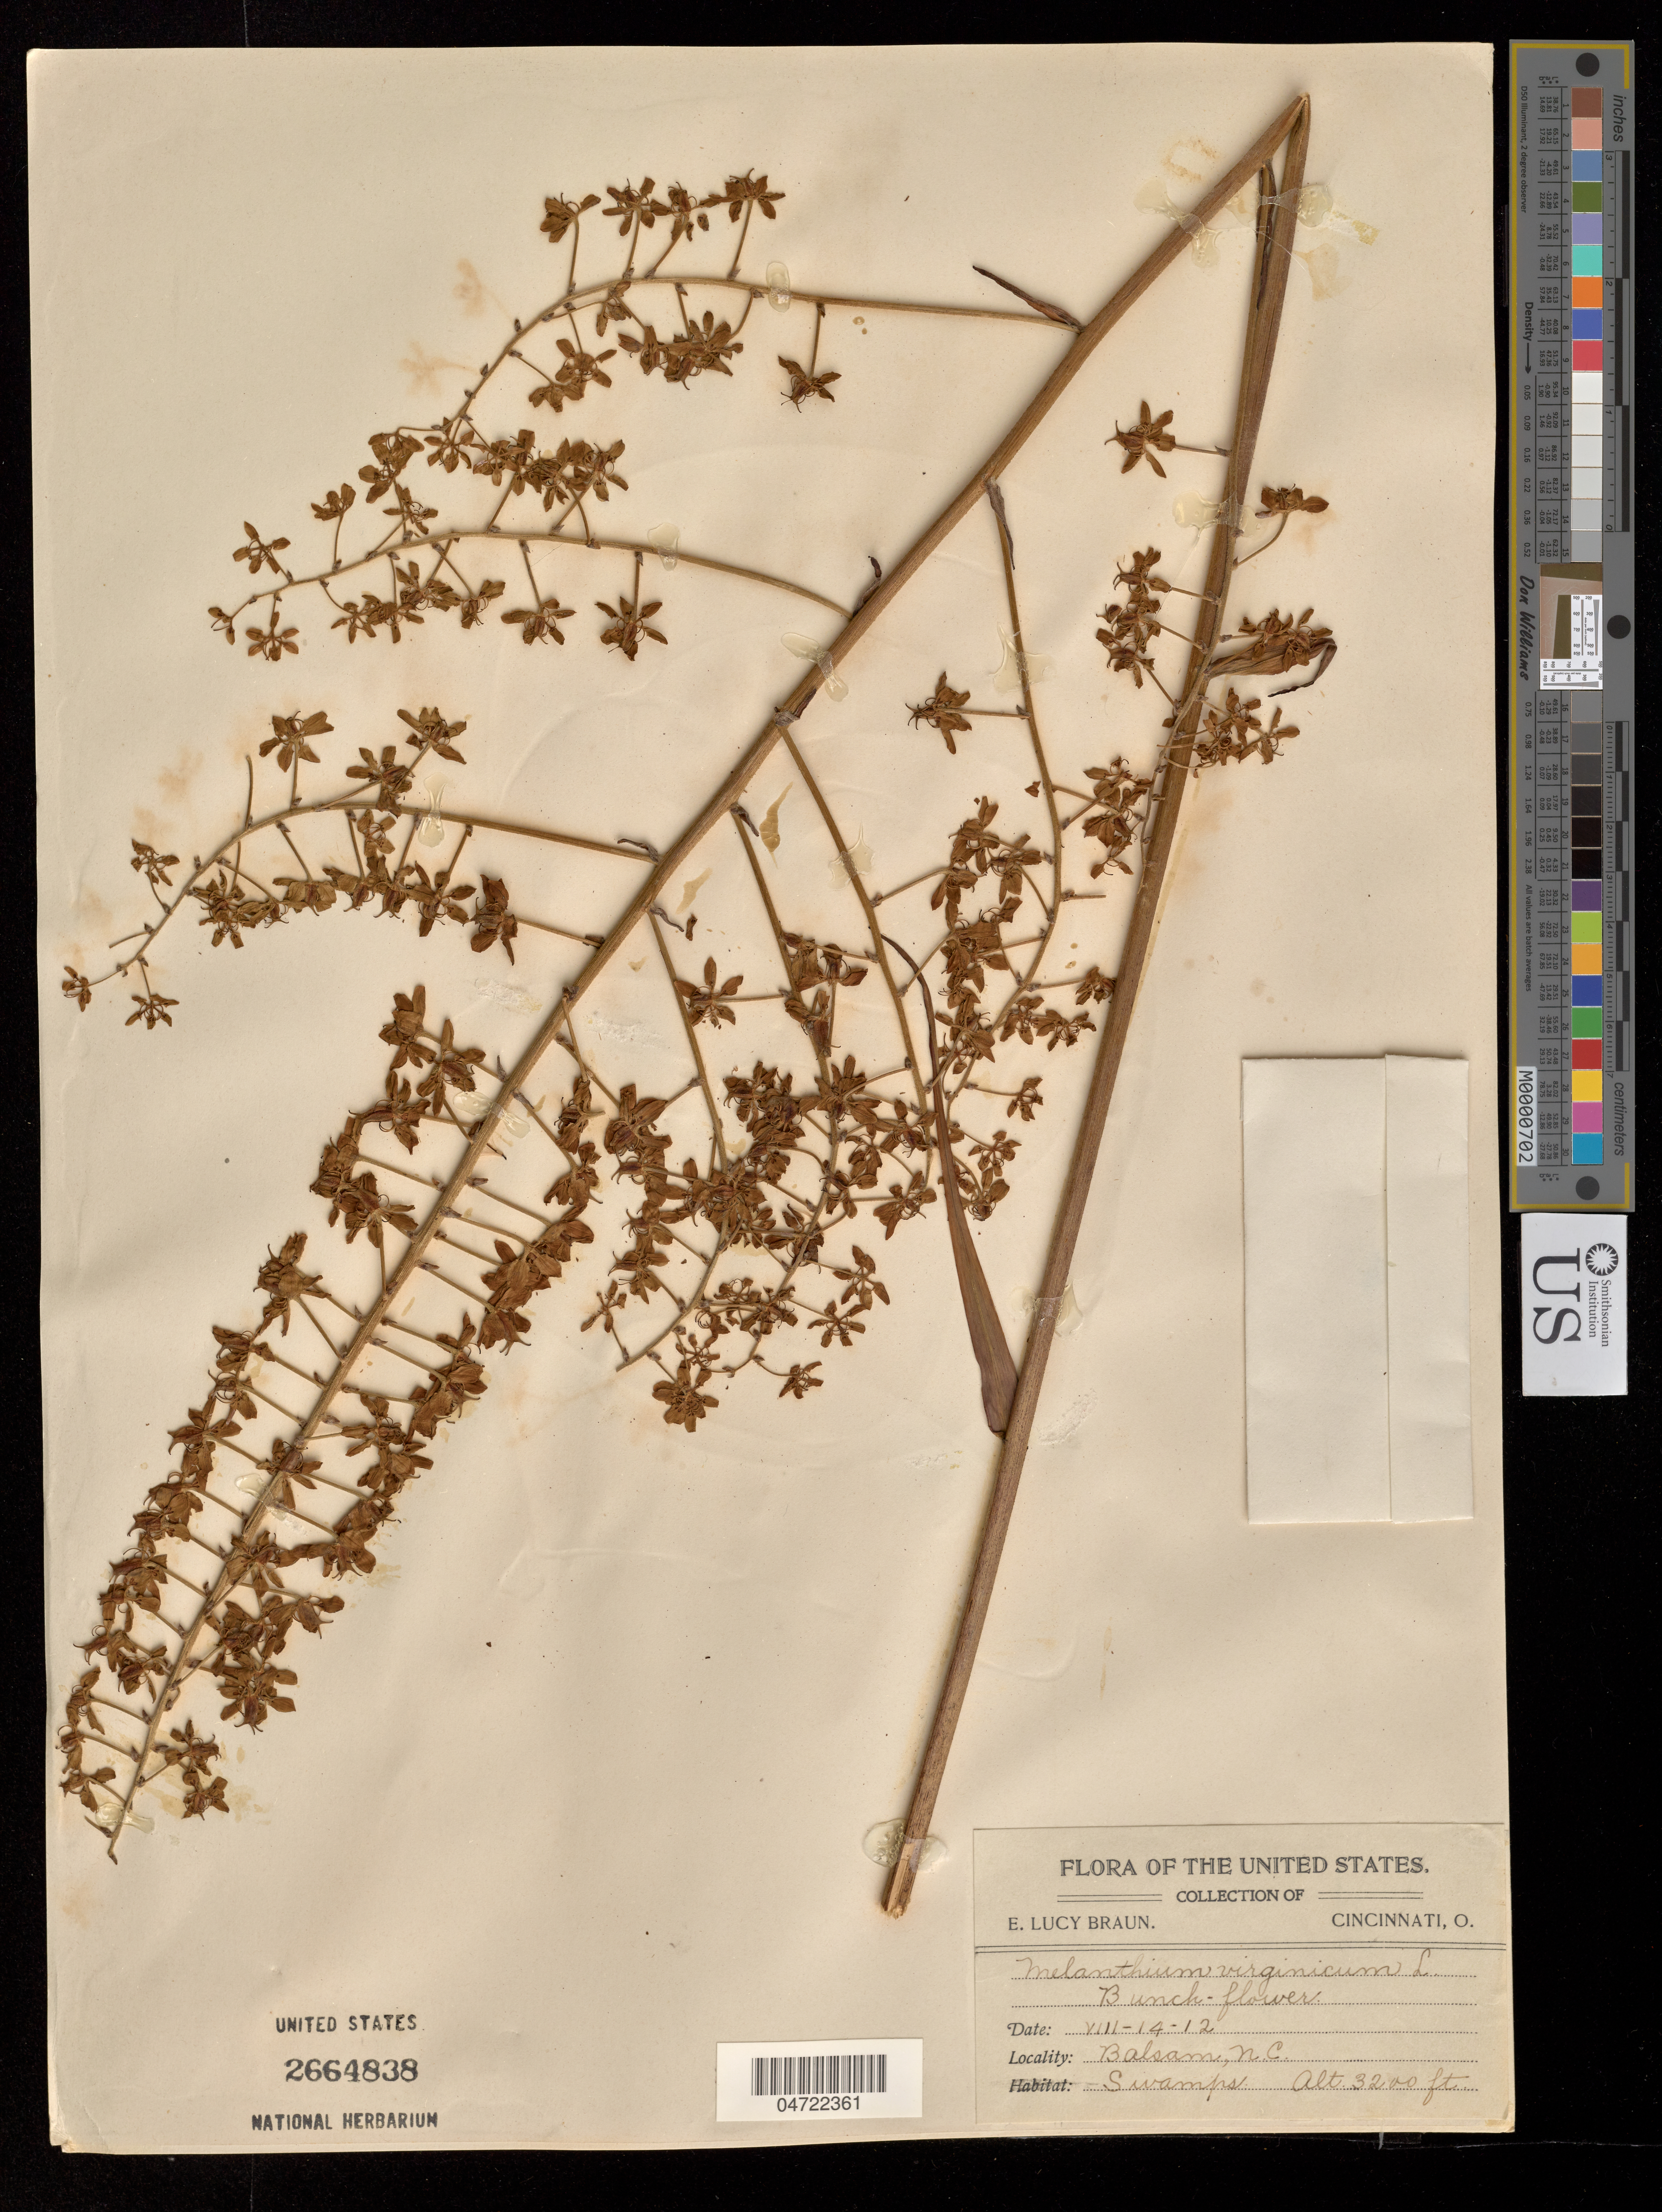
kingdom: Plantae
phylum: Tracheophyta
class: Liliopsida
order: Liliales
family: Melanthiaceae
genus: Melanthium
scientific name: Melanthium virginicum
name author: L.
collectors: E. L. Braun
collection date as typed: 14 Aug 1912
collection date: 1912-08-14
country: United States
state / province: North Carolina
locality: Balsam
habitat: Swamps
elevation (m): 1006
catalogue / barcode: US 2664838